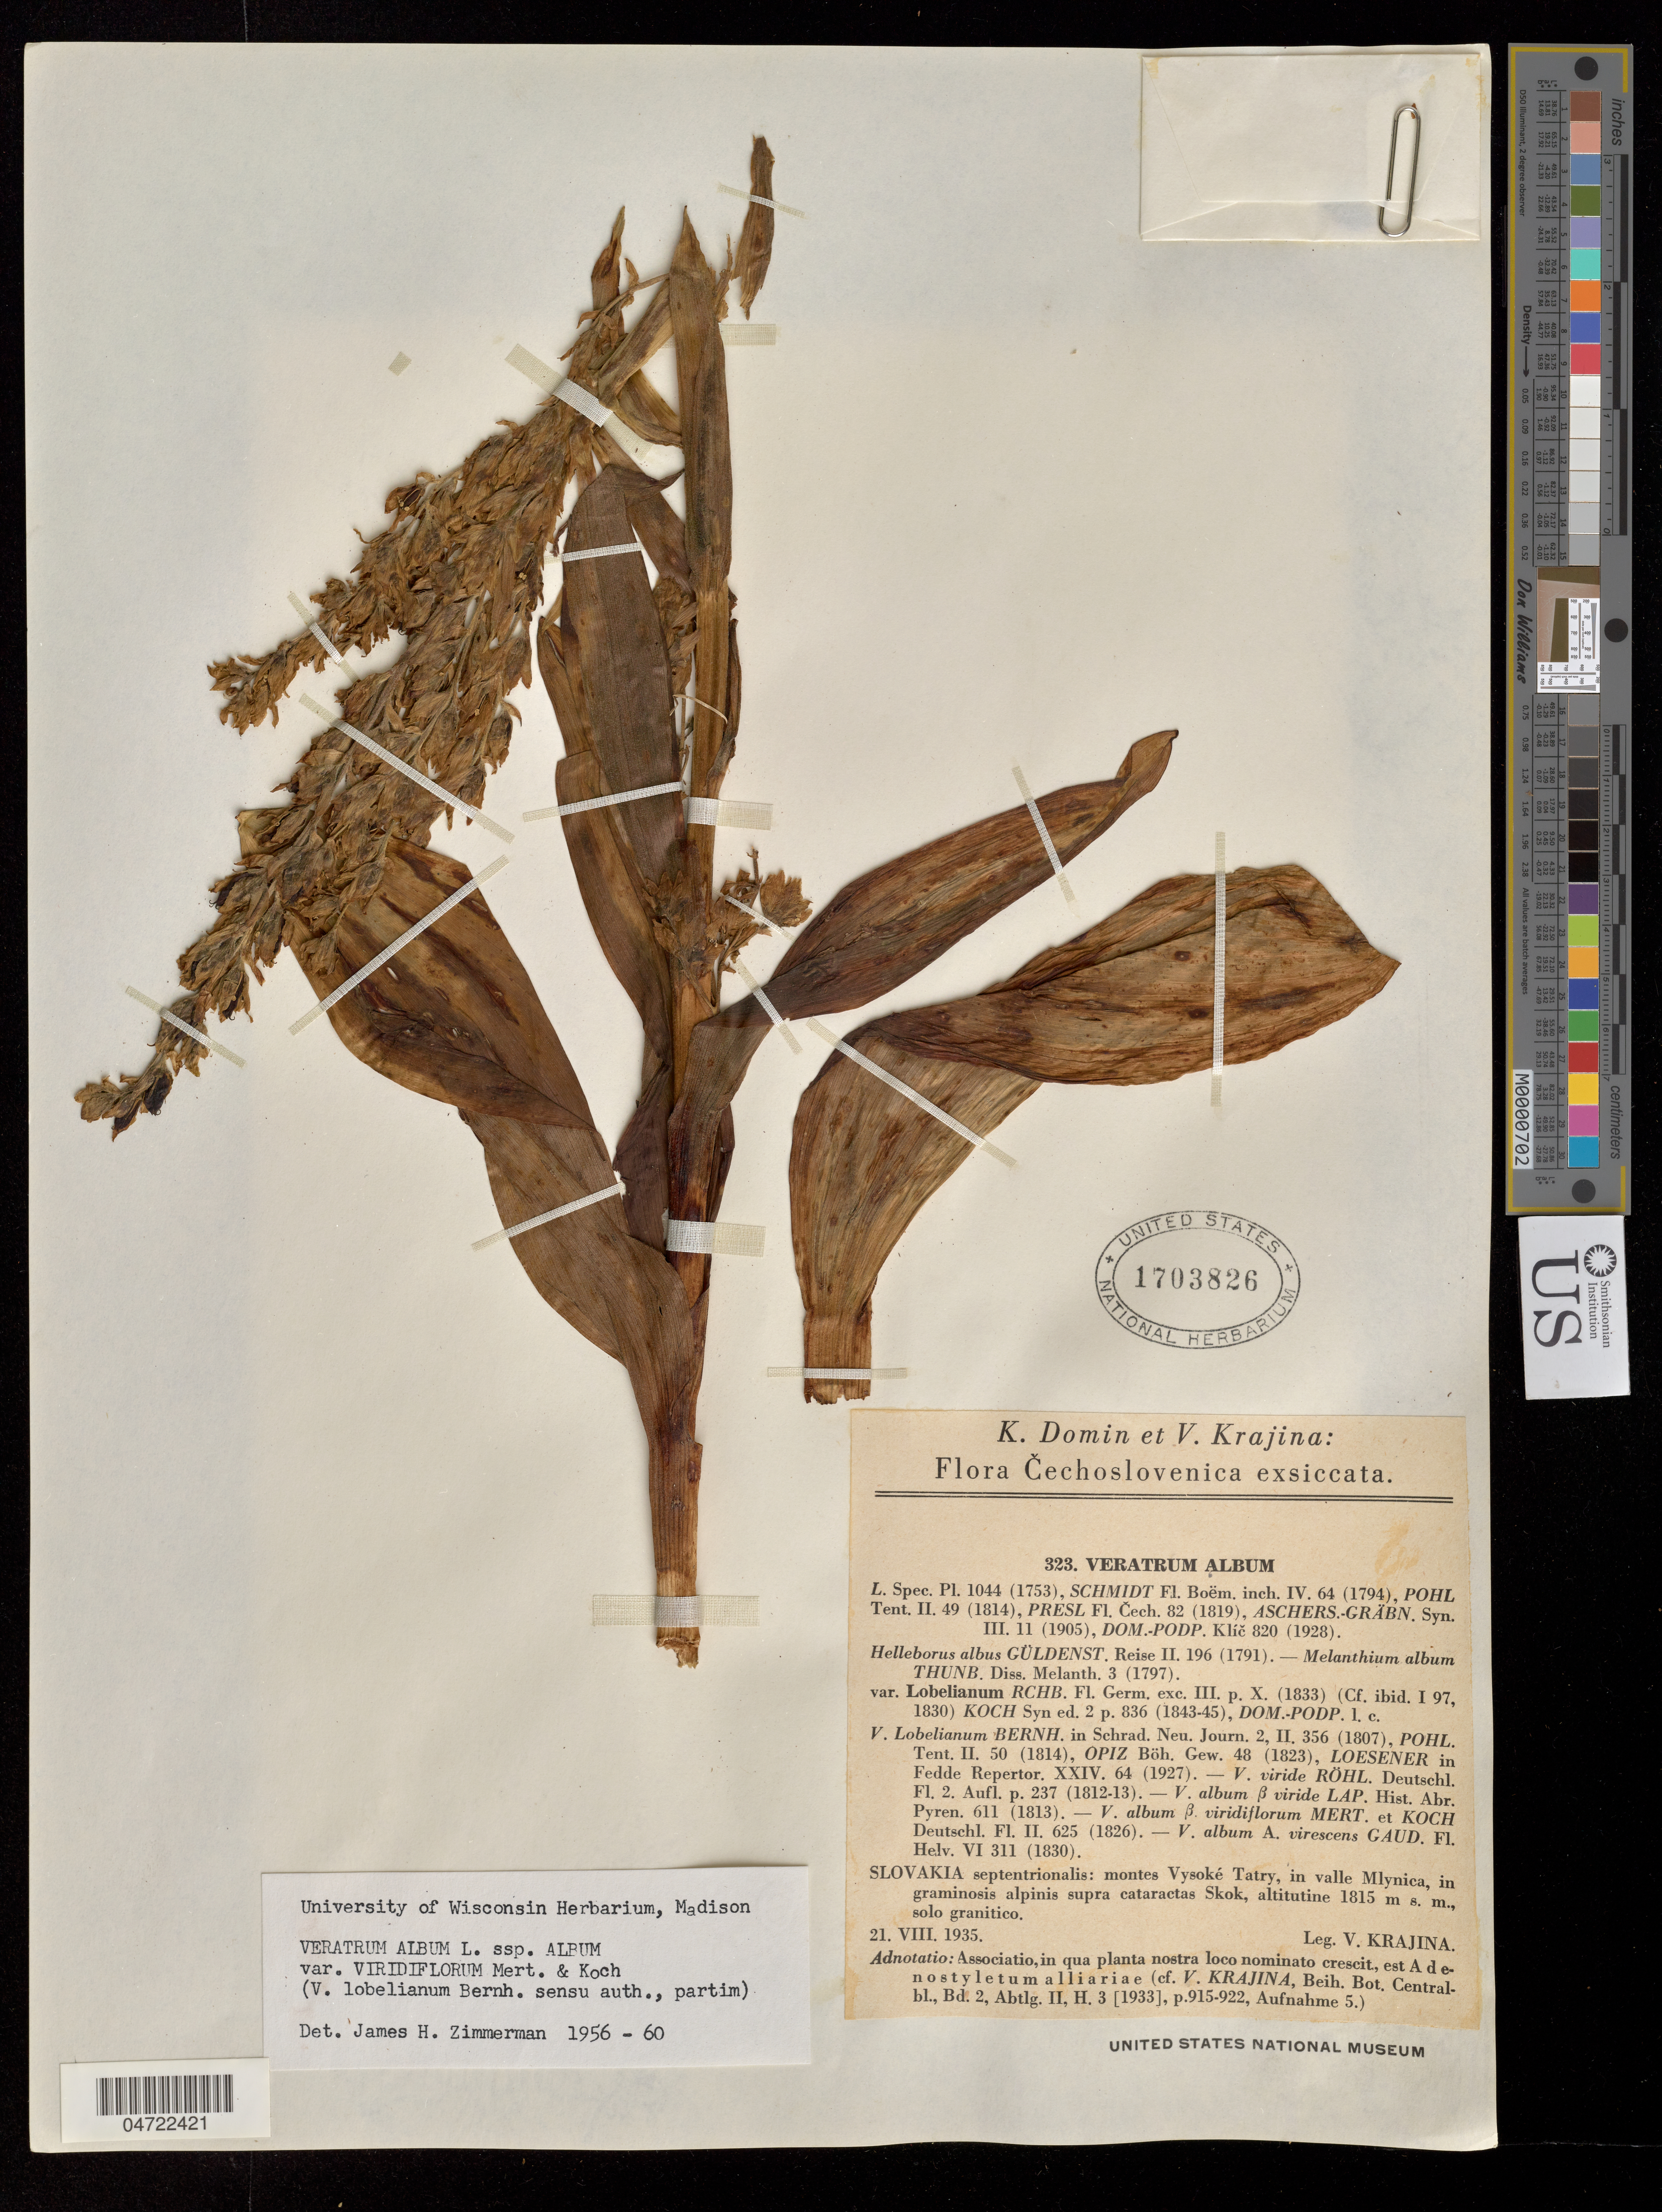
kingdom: Plantae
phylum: Tracheophyta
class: Liliopsida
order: Liliales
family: Melanthiaceae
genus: Veratrum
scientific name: Veratrum album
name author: L.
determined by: Zimmerman, James Hall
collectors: K. Domin & V. Krajina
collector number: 323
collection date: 1935-08-21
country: Czechia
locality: Slovakia septentrionalis: montes Vysoke Tatry, in valle Mlynica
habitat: In graminosis alpinis supra cataractas Skok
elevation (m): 1815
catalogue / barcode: US 1793826